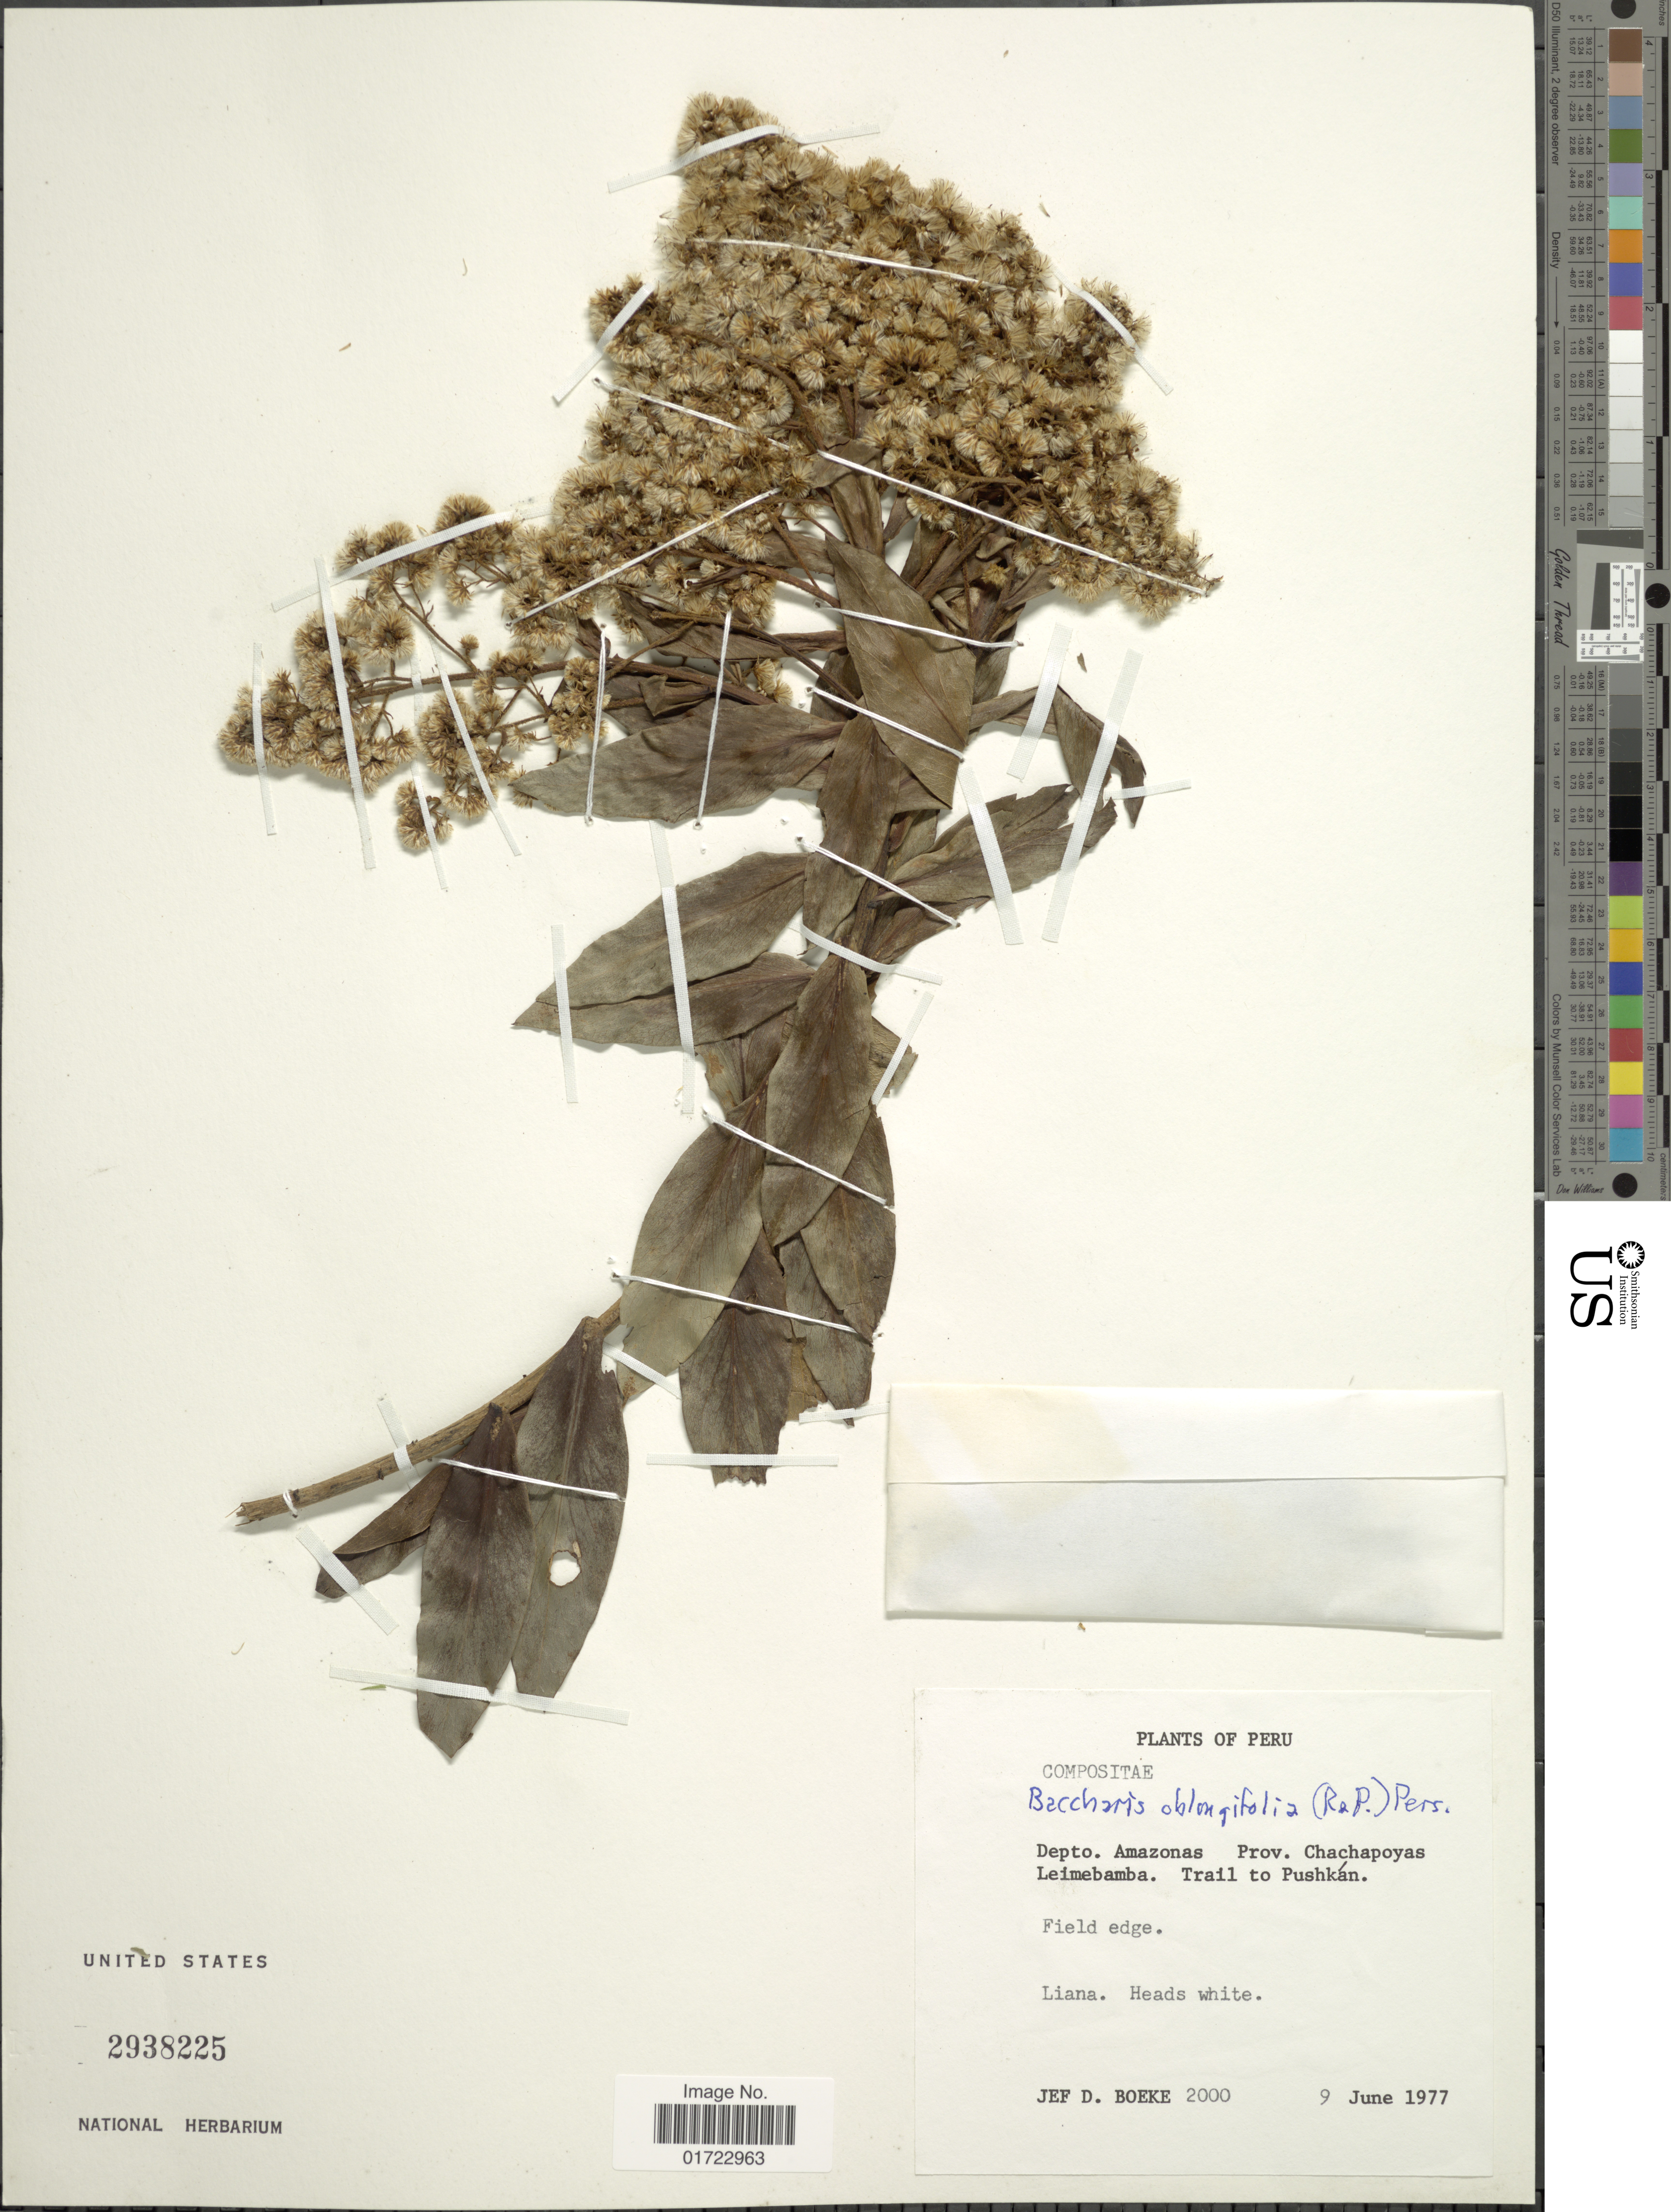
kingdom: Plantae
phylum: Tracheophyta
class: Magnoliopsida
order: Asterales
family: Asteraceae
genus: Baccharis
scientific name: Baccharis oblongifolia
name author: (Ruiz & Pav.) Pers.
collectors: J. D. Boeke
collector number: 2000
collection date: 1977-06-09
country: Peru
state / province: Amazonas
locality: Prov. Chachapoyas Leimebamba. Trail to Pushkán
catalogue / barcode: US 2938225